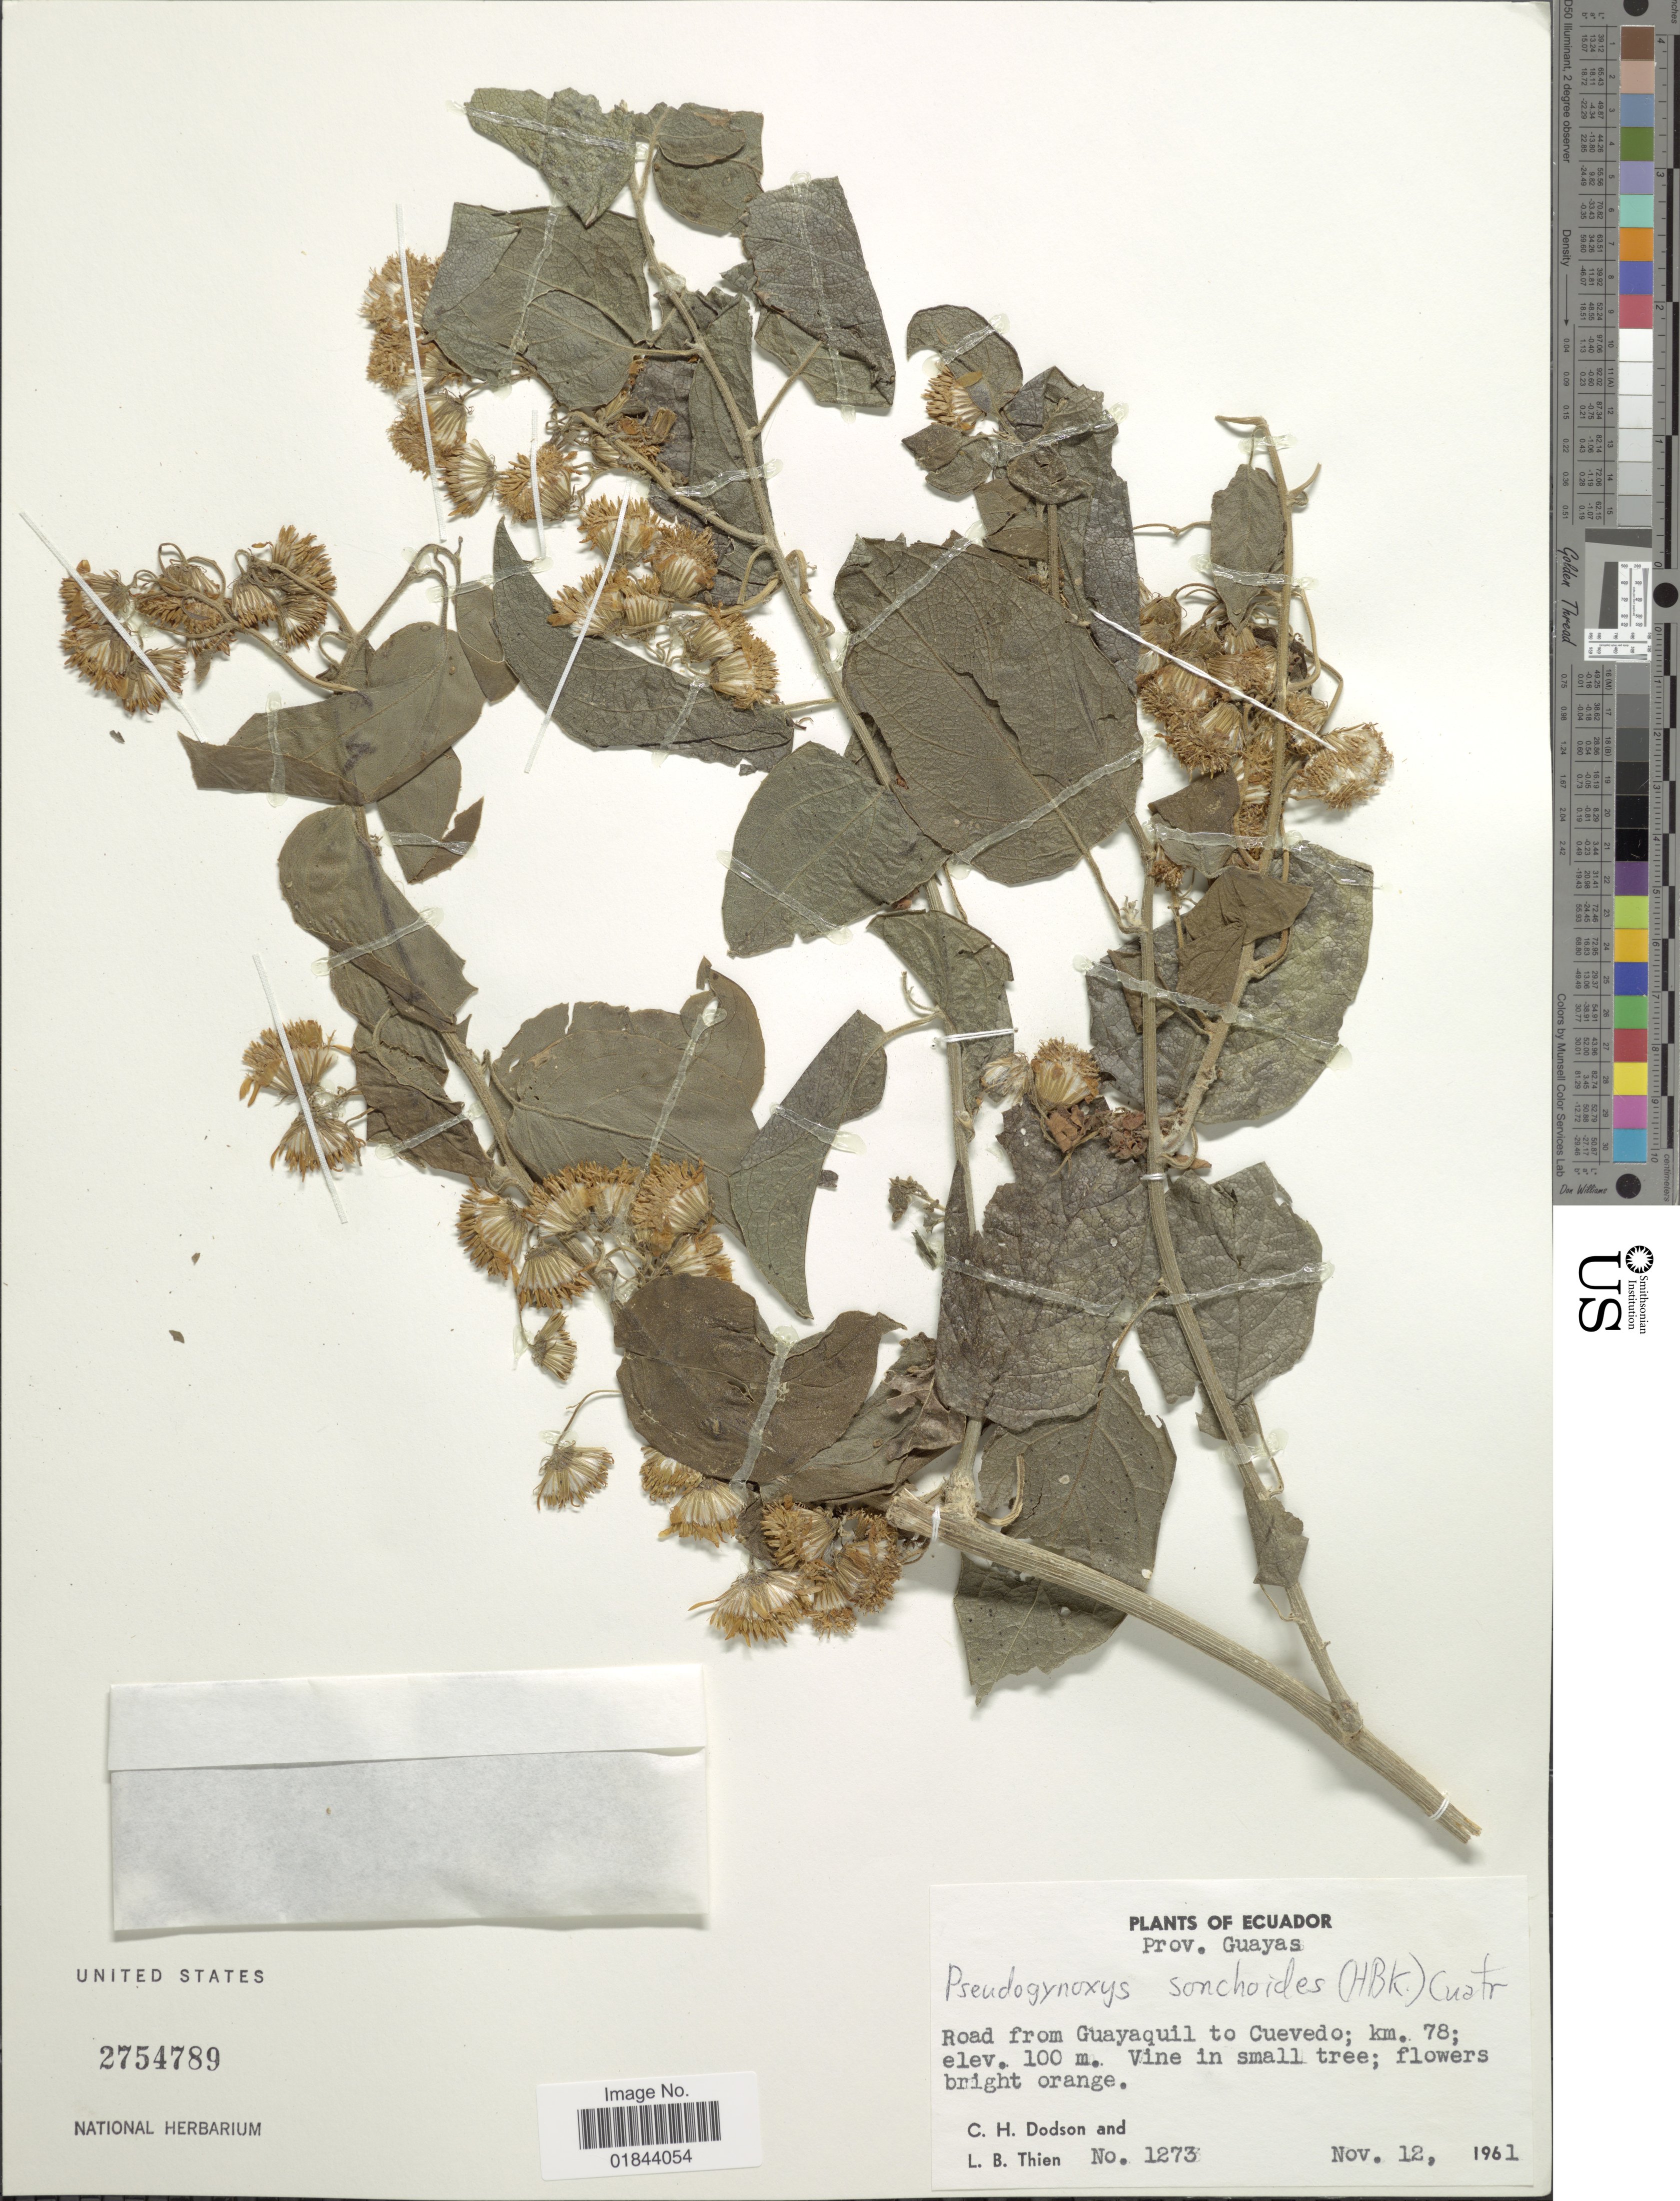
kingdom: Plantae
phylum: Tracheophyta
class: Magnoliopsida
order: Asterales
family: Asteraceae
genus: Pseudogynoxys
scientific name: Pseudogynoxys scabra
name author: (Benth.) Cuatrec.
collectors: C. H. Dodson & L. Thien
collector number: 1273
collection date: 1961-11-12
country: Ecuador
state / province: Guayas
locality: Road from Guayaquil to Cuevedo; km 78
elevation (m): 100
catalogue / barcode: US 2754789